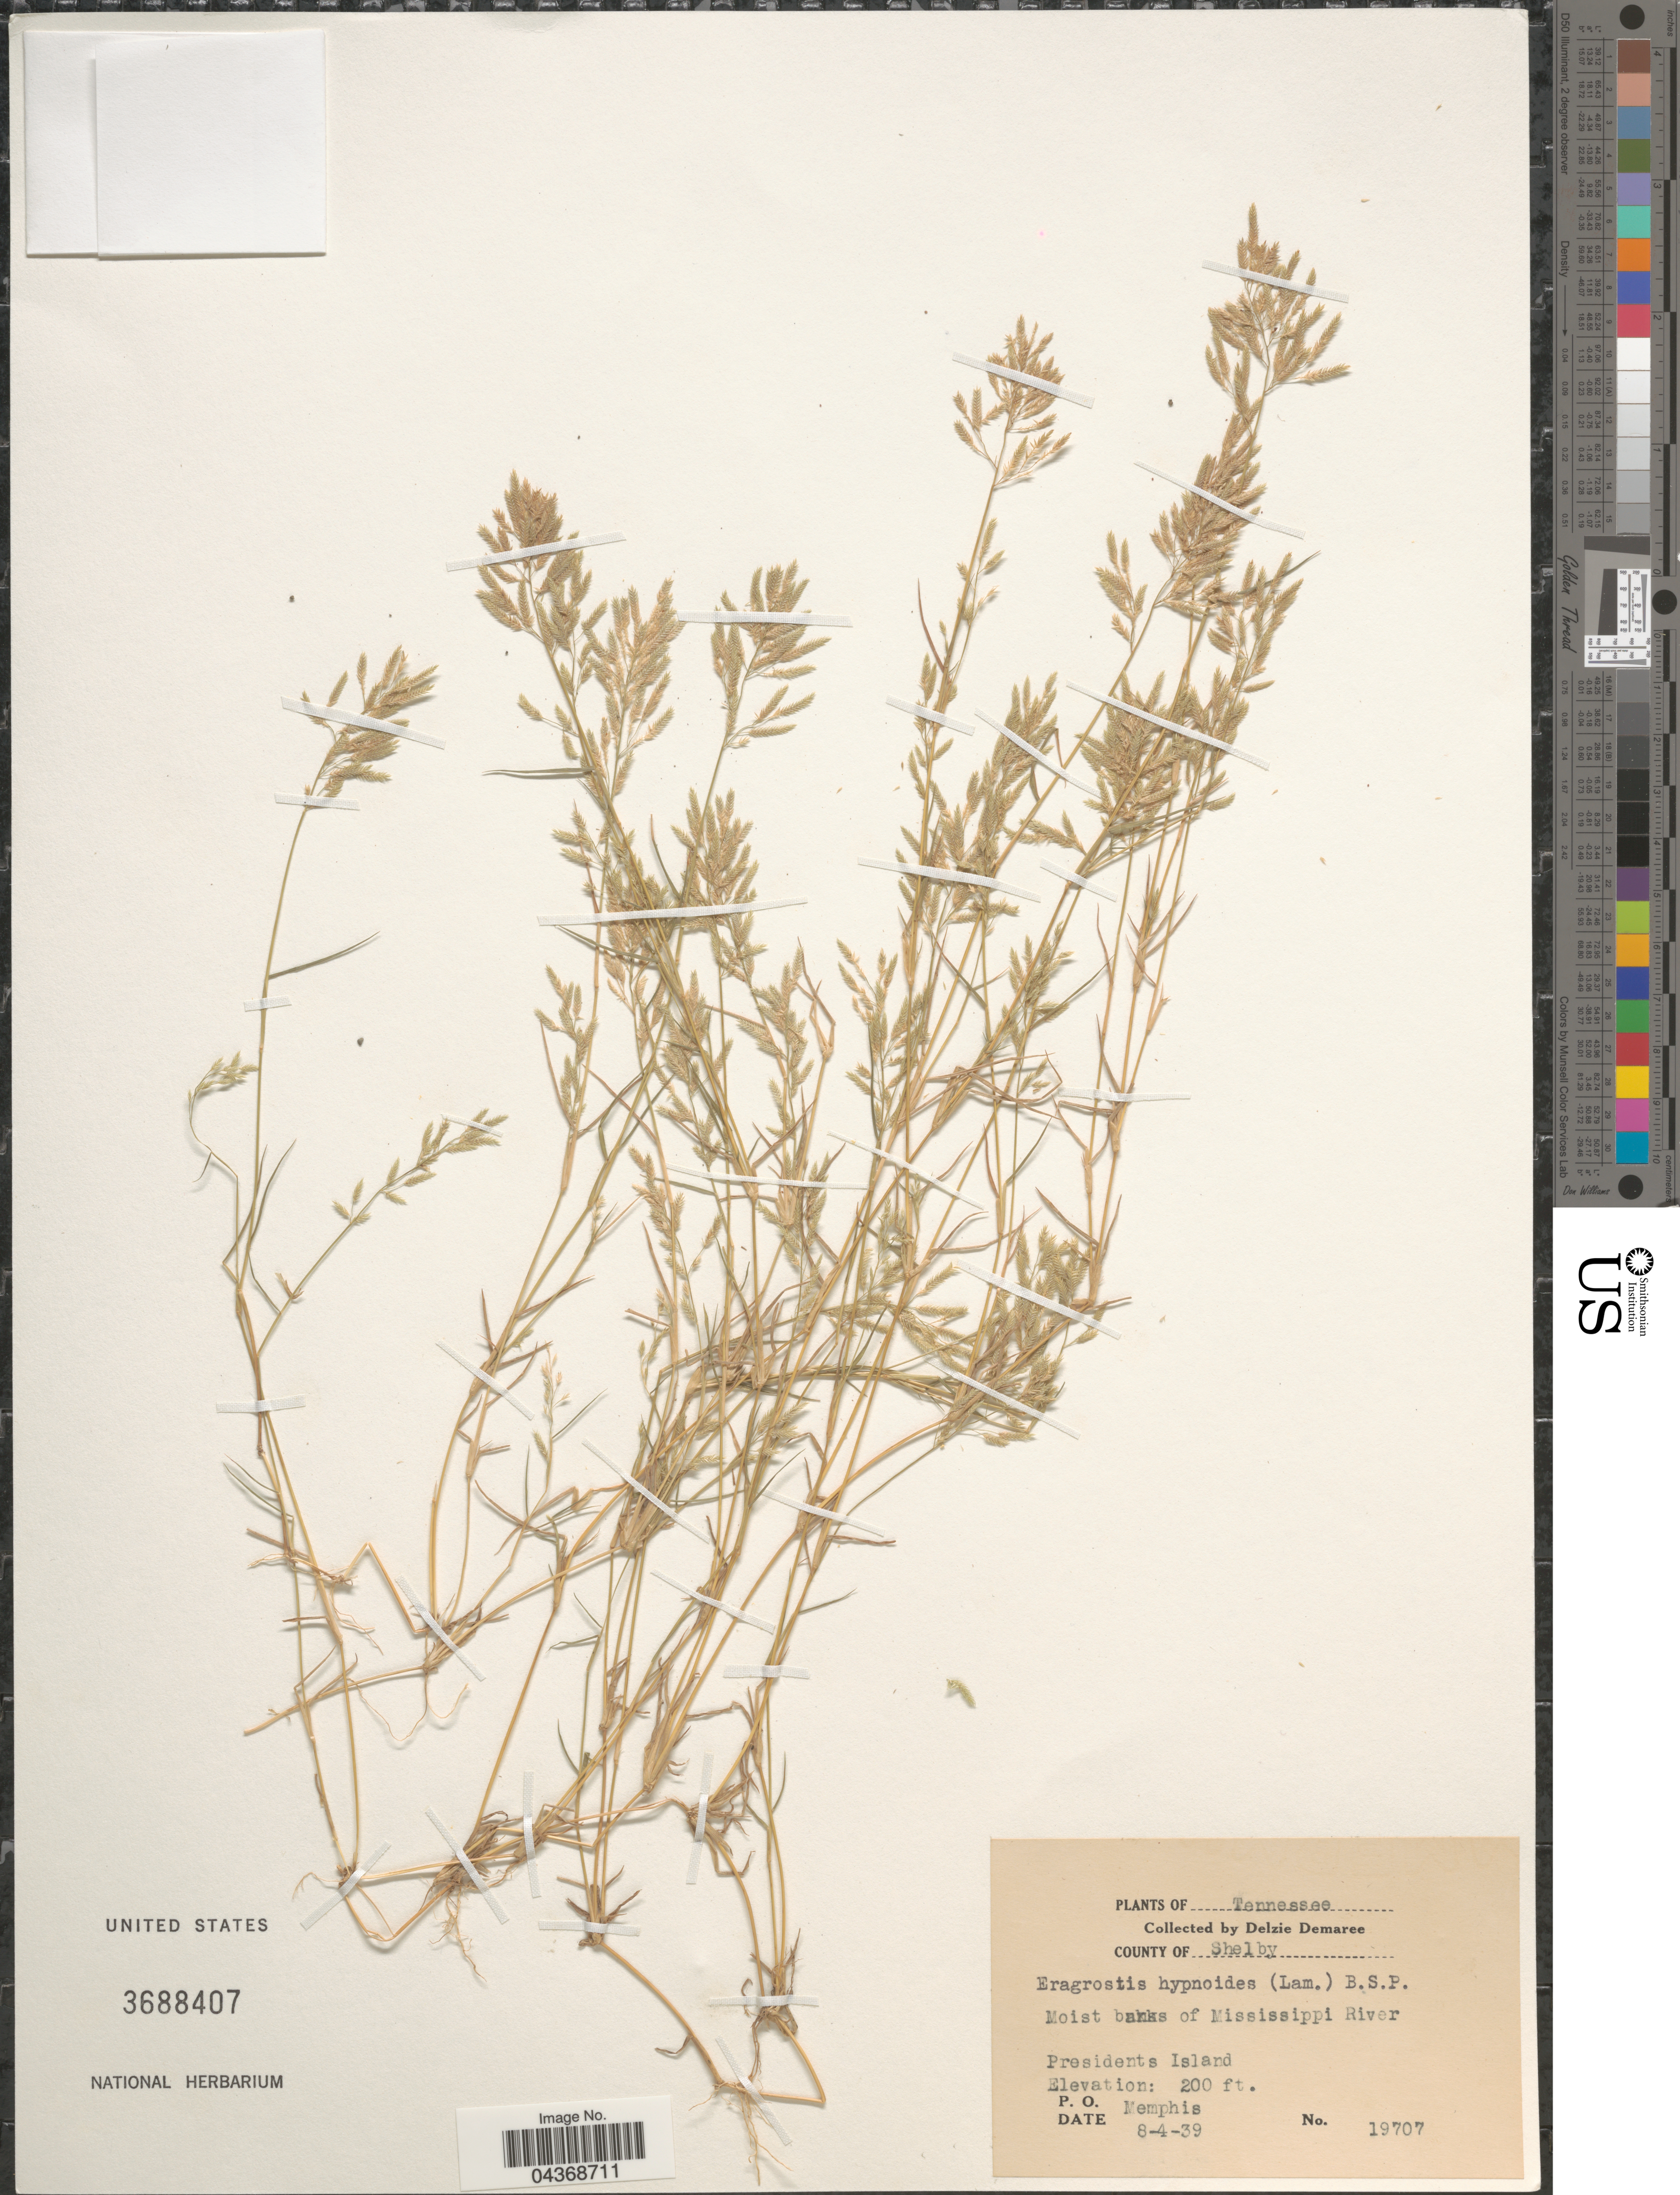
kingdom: Plantae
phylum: Tracheophyta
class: Liliopsida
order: Poales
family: Poaceae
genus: Eragrostis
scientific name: Eragrostis hypnoides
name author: (Lam.) Britton, Stearns & Poggenb.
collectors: D. Demaree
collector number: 19707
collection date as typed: Transcribed d/m/y: 4/8/39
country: United States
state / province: Tennessee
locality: County of Shelby. Moist banks of Mississippi River. Presidents Island. P. O. Memphis.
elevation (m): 61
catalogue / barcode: US 3688407